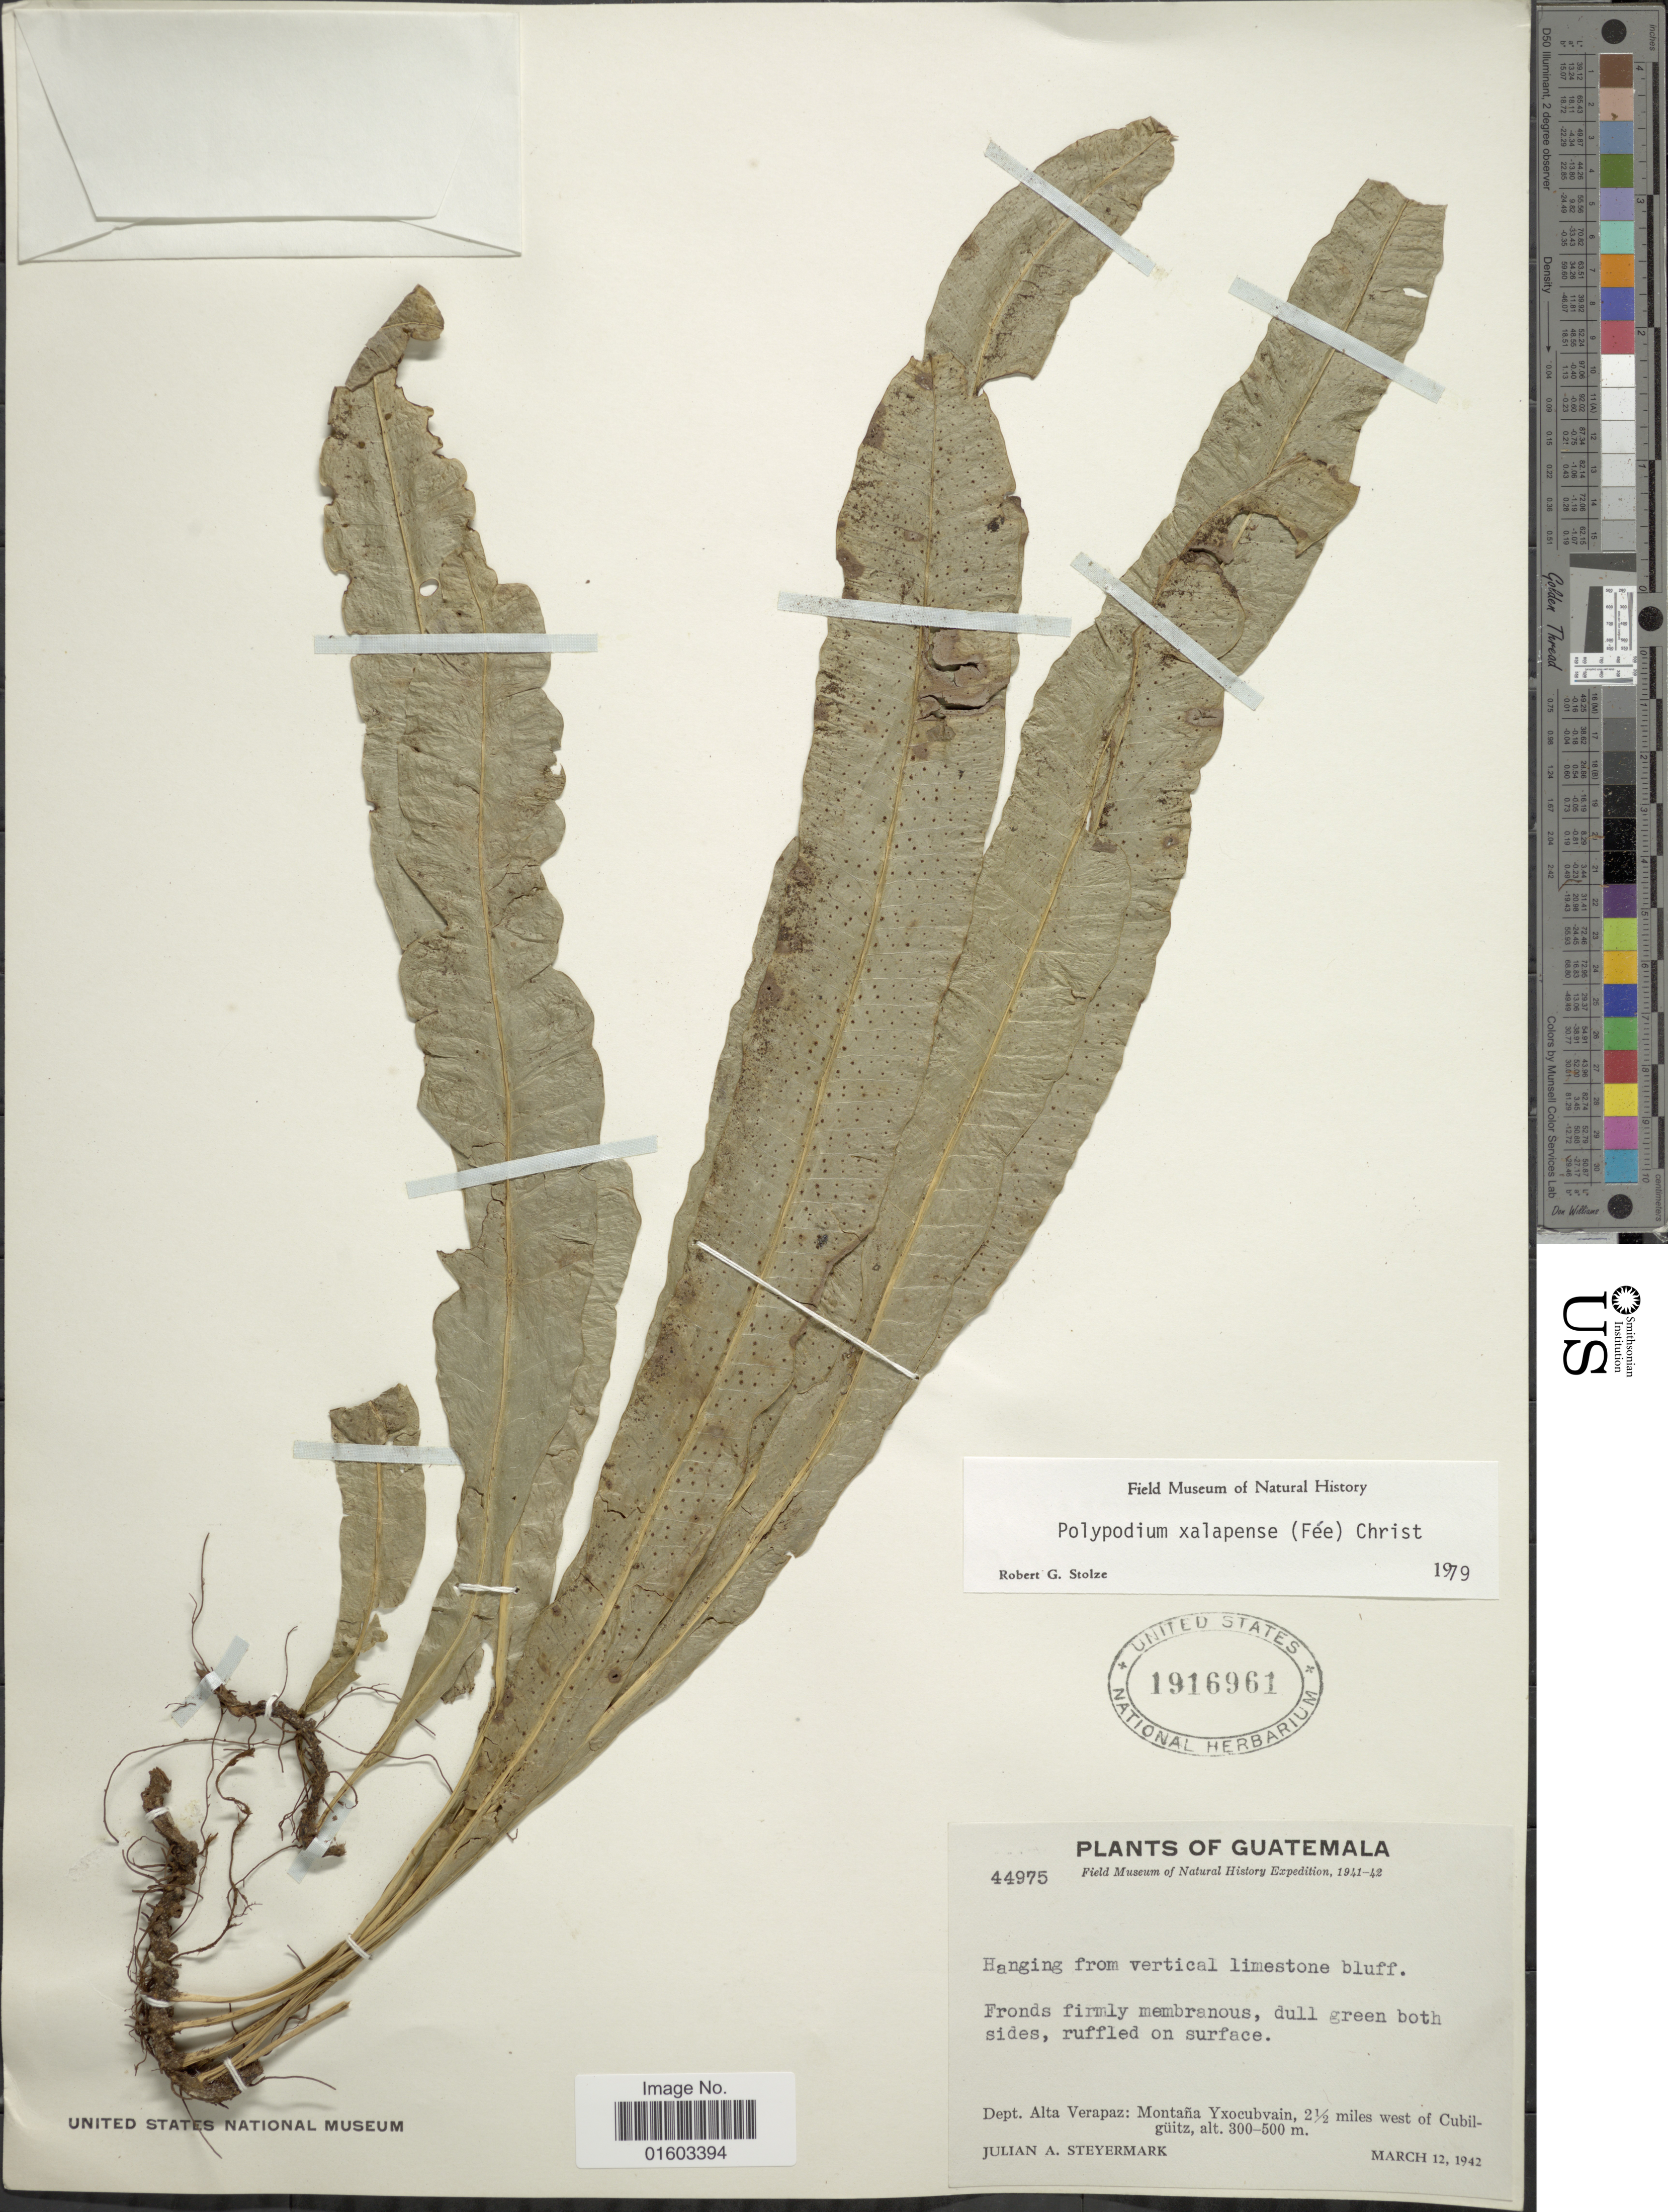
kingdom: Plantae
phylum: Tracheophyta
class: Polypodiopsida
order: Polypodiales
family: Polypodiaceae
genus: Campyloneurum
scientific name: Campyloneurum xalapense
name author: Fée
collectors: J. Steyermark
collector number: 44975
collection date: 1942-03-12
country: Guatemala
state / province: Alta Verapaz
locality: Montana Yxocubvain, 2.5 miles west of Cubilguitz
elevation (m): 300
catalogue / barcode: US 1916961